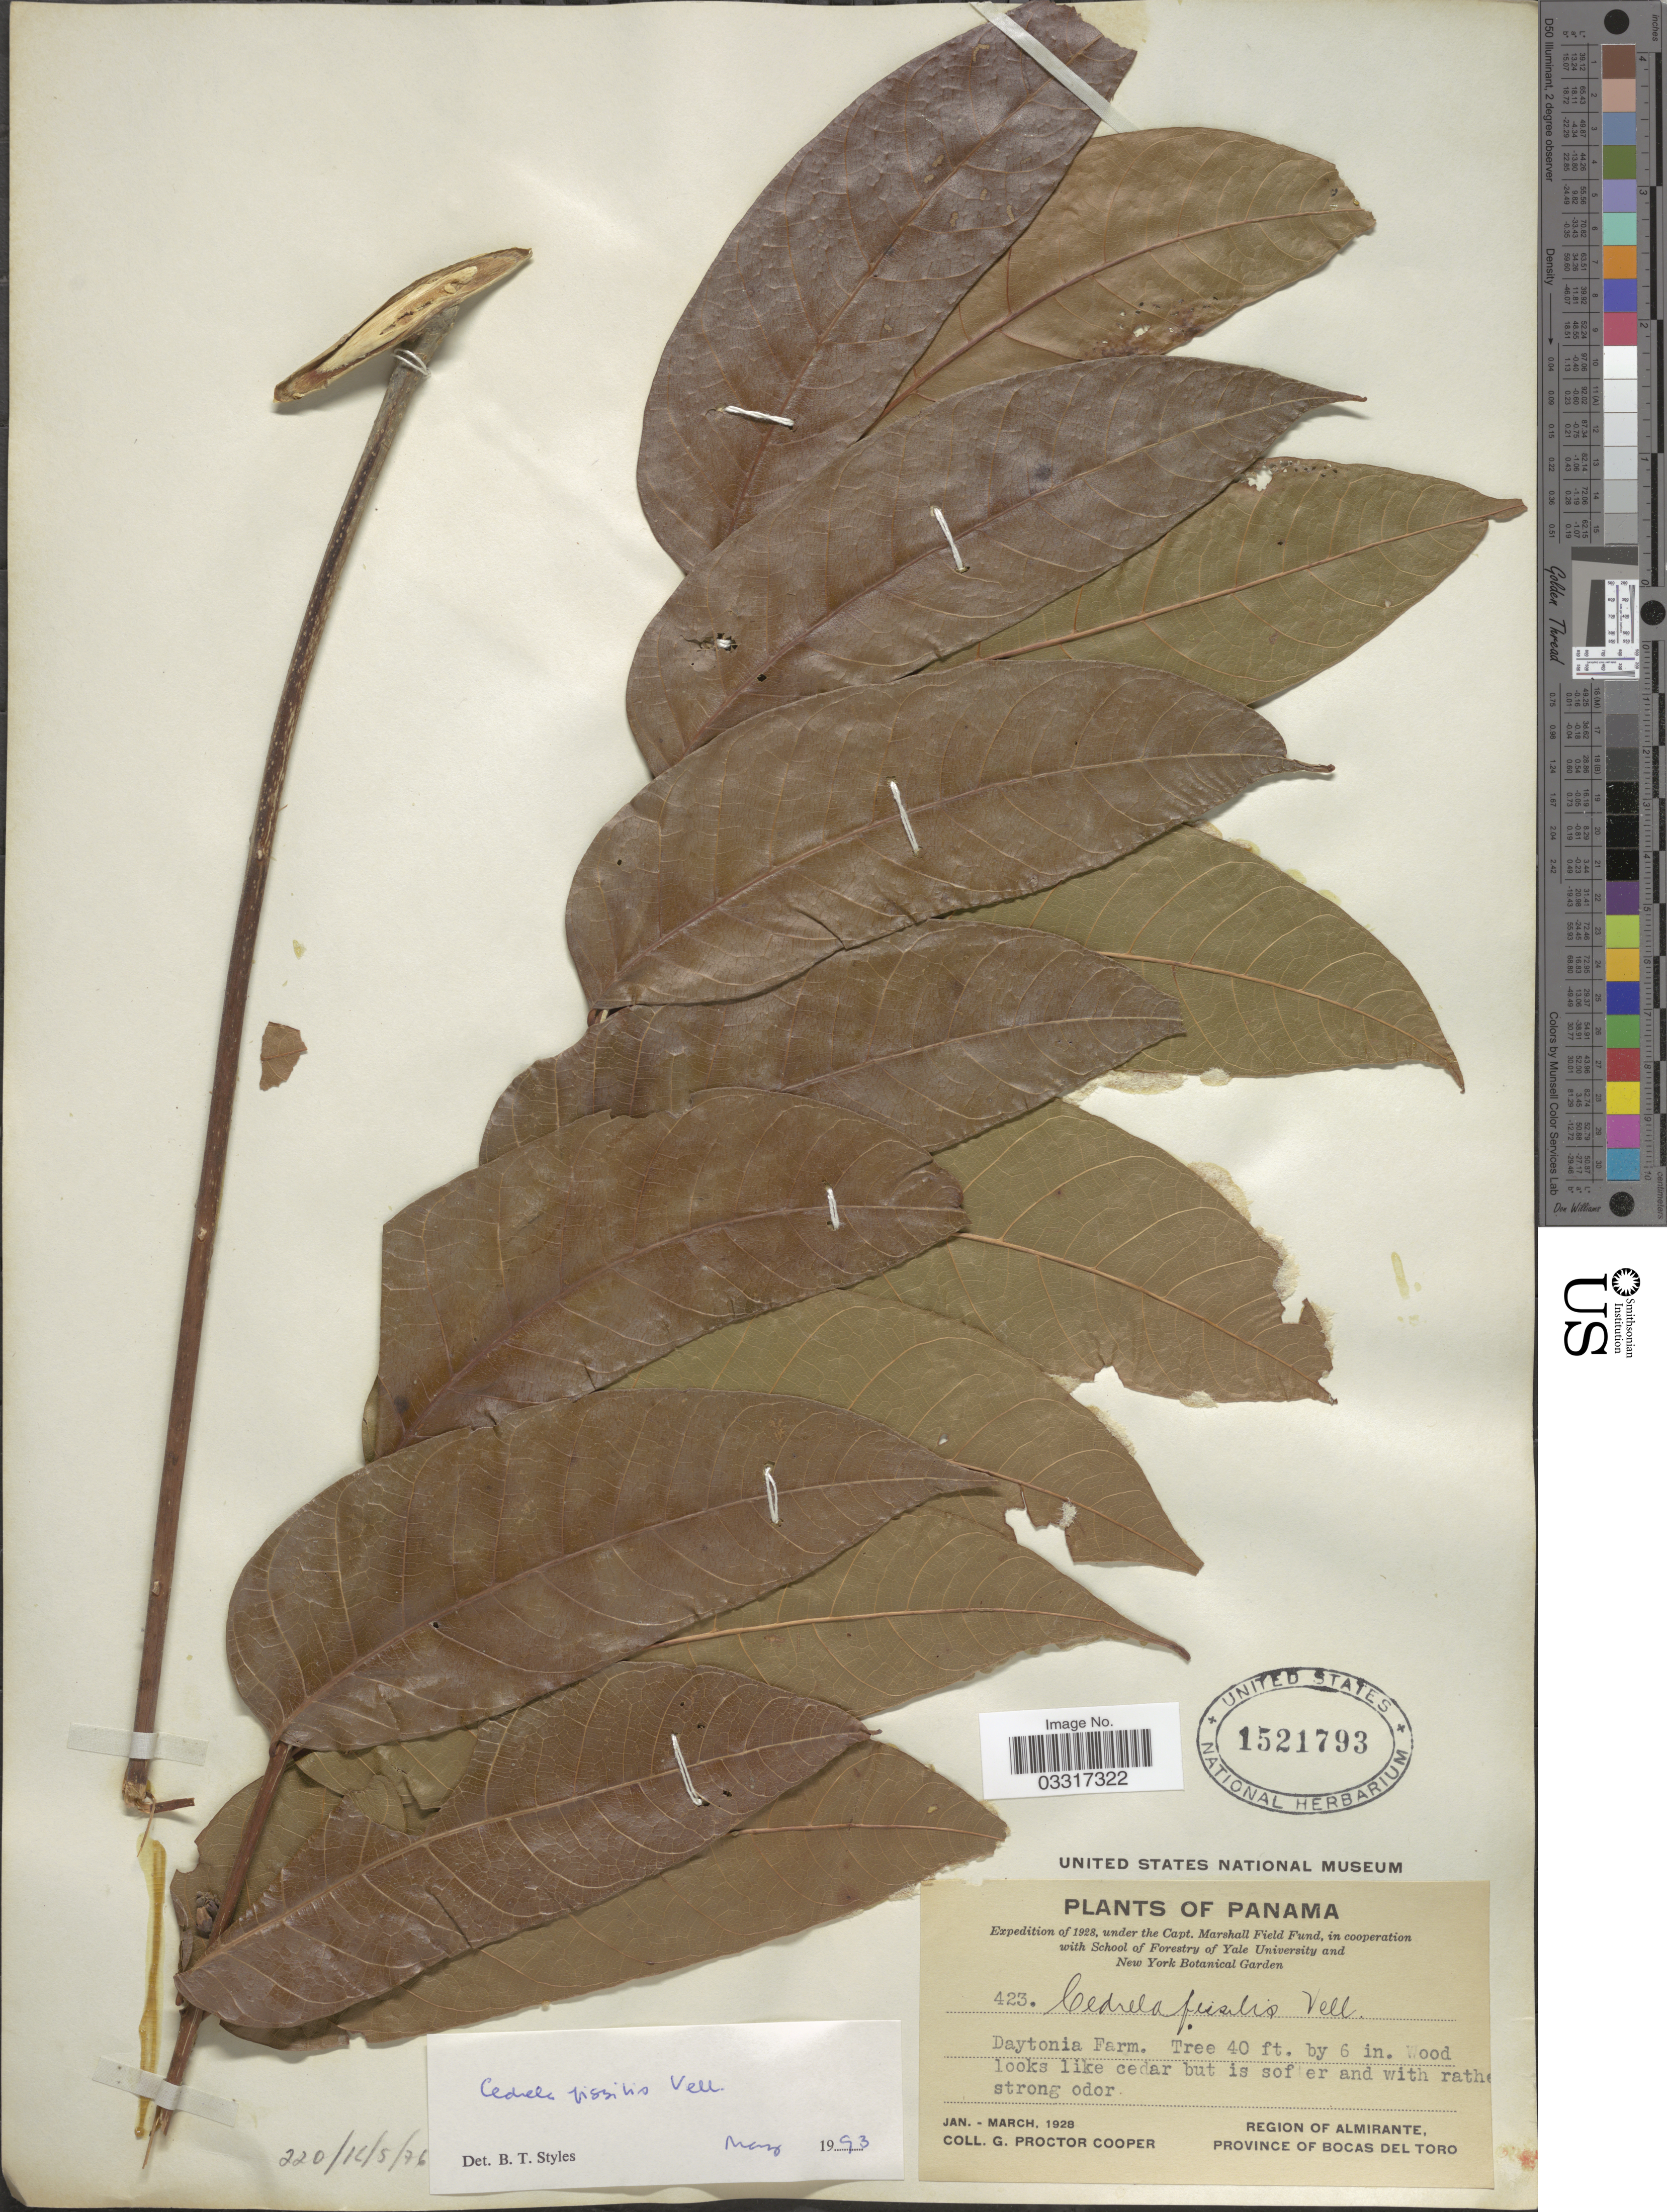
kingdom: Plantae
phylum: Tracheophyta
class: Magnoliopsida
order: Sapindales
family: Meliaceae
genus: Cedrela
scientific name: Cedrela fissilis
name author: Vell.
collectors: G. Cooper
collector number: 423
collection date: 1928-01/1928-03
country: Panama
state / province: Bocas del Toro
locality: Region of Almirante.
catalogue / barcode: US 1521793